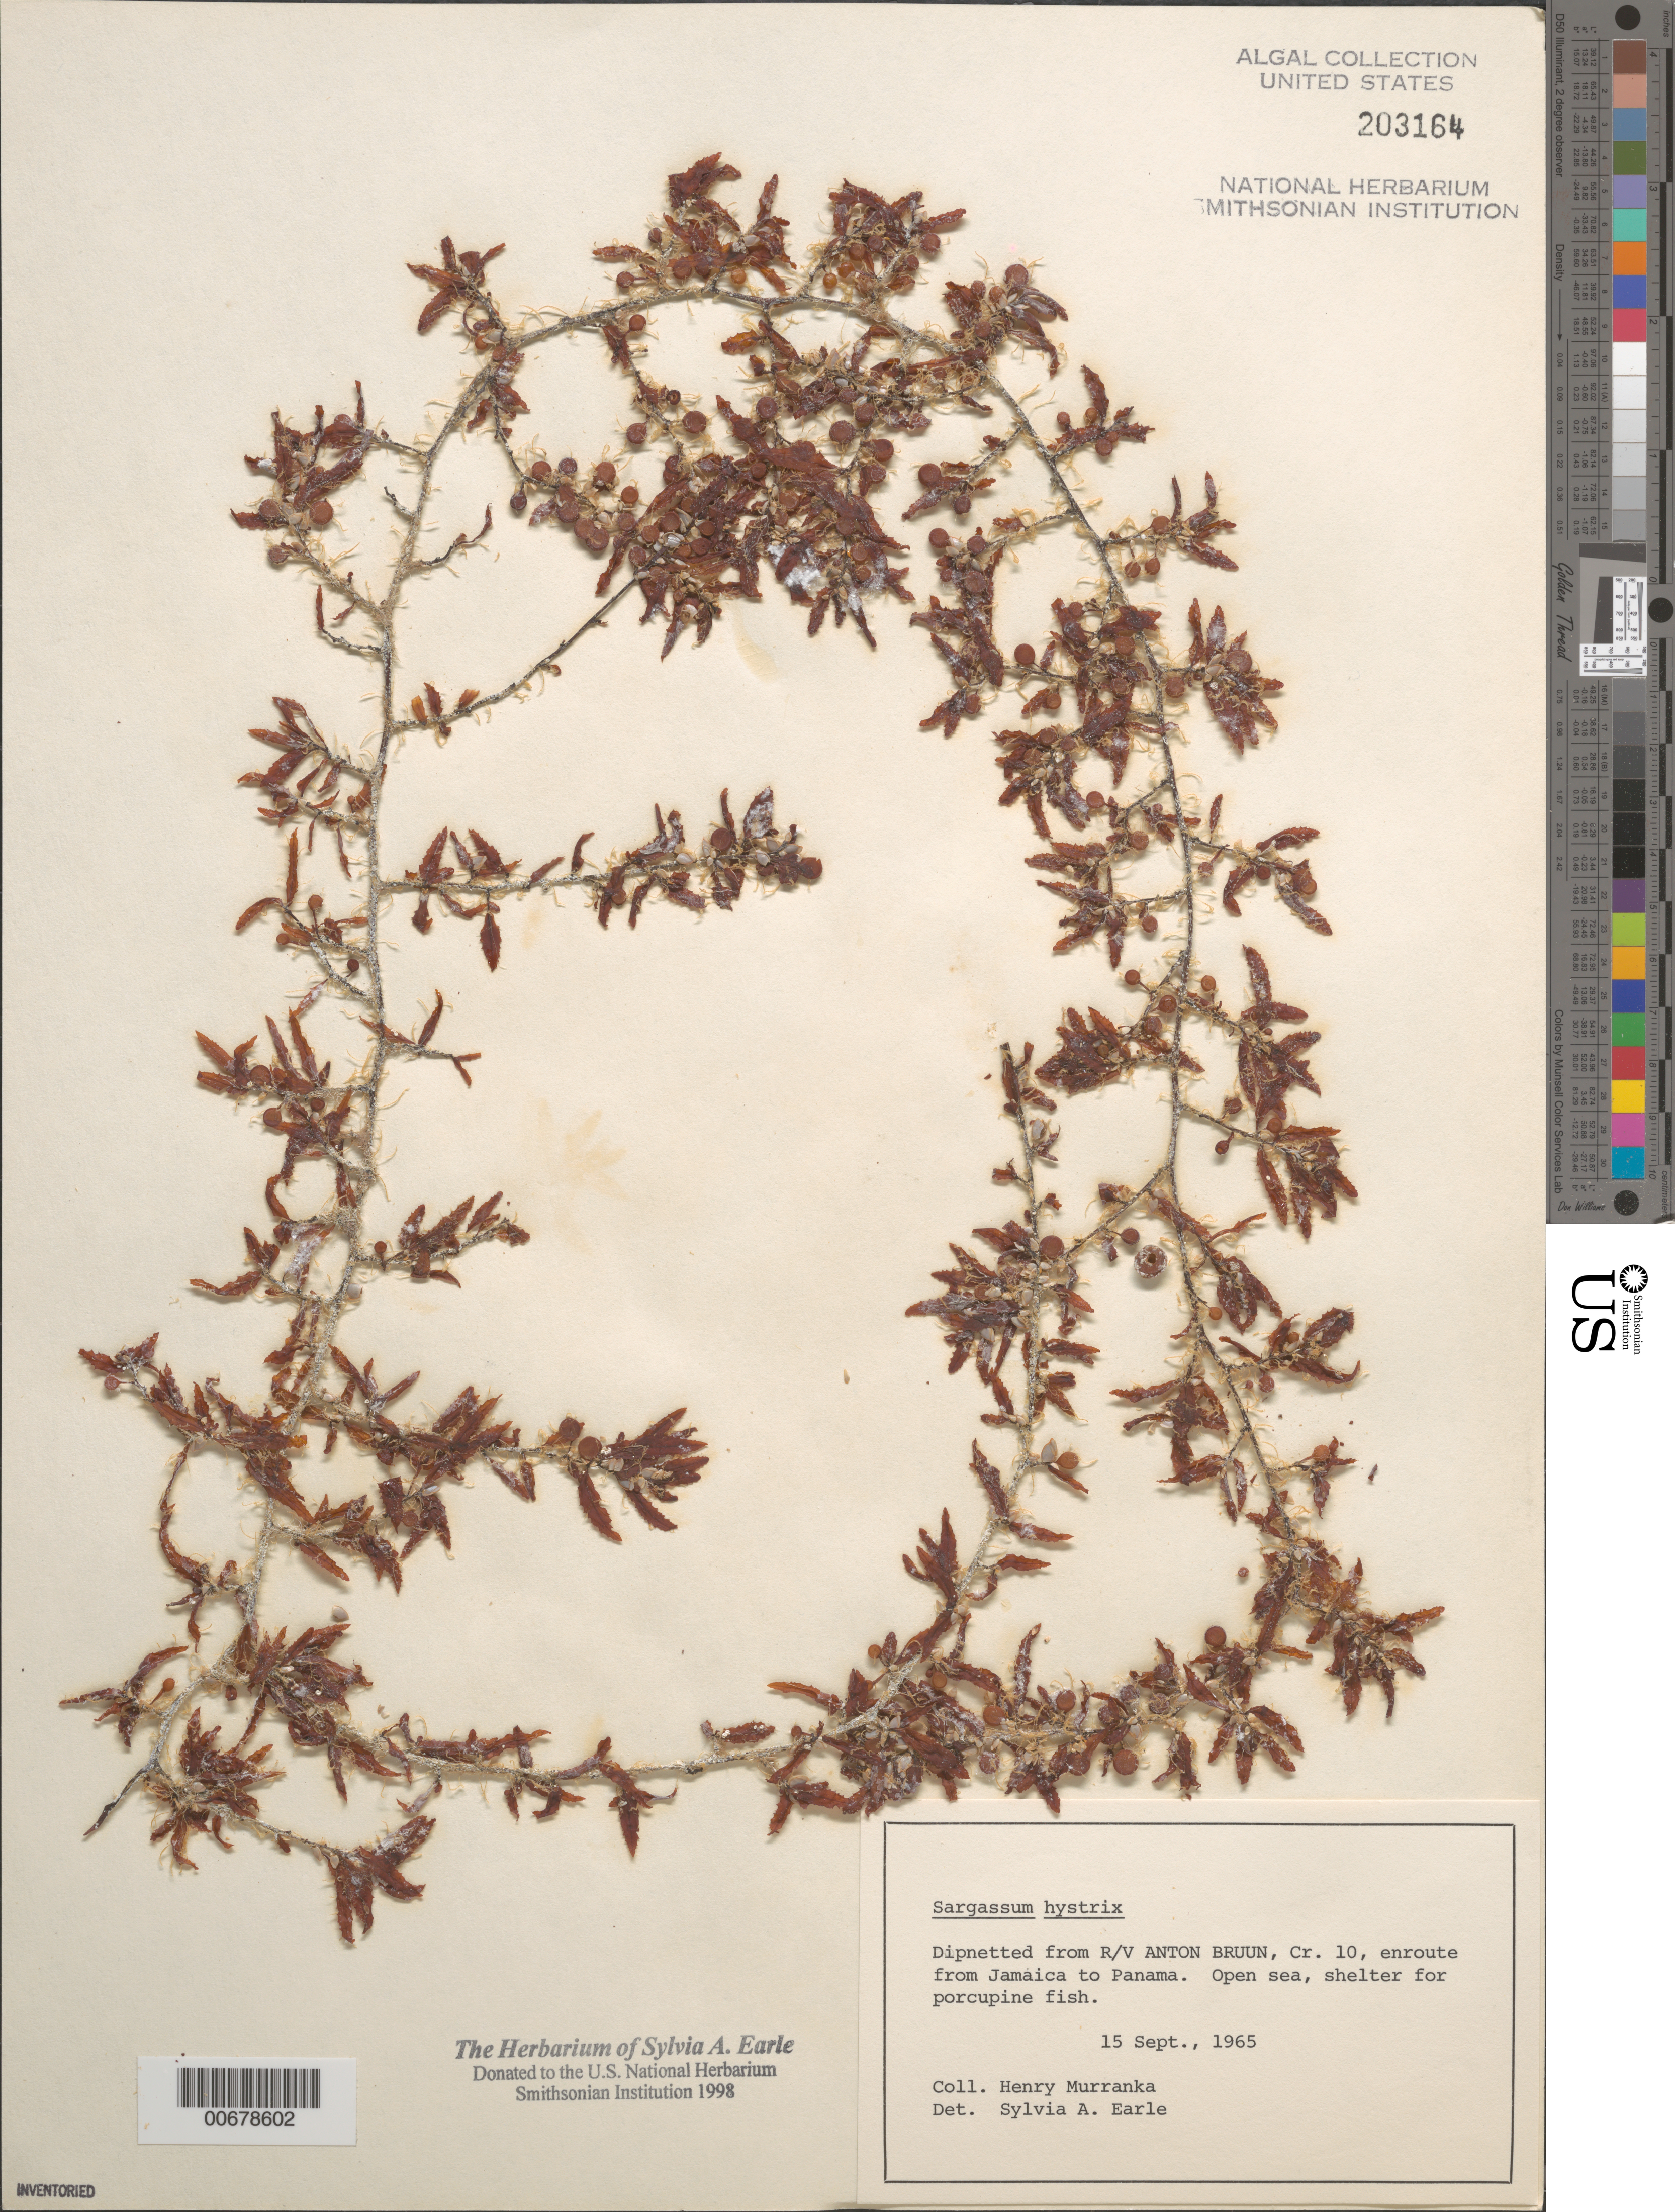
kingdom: Chromista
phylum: Ochrophyta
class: Phaeophyceae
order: Fucales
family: Sargassaceae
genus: Sargassum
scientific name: Sargassum hystrix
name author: J. Agardh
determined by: Earle, S. A.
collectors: H. Murranka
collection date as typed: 15 Sep 1965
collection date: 1965-09-15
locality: Caribbean Sea between Jamaica and Panama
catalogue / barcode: US 203164